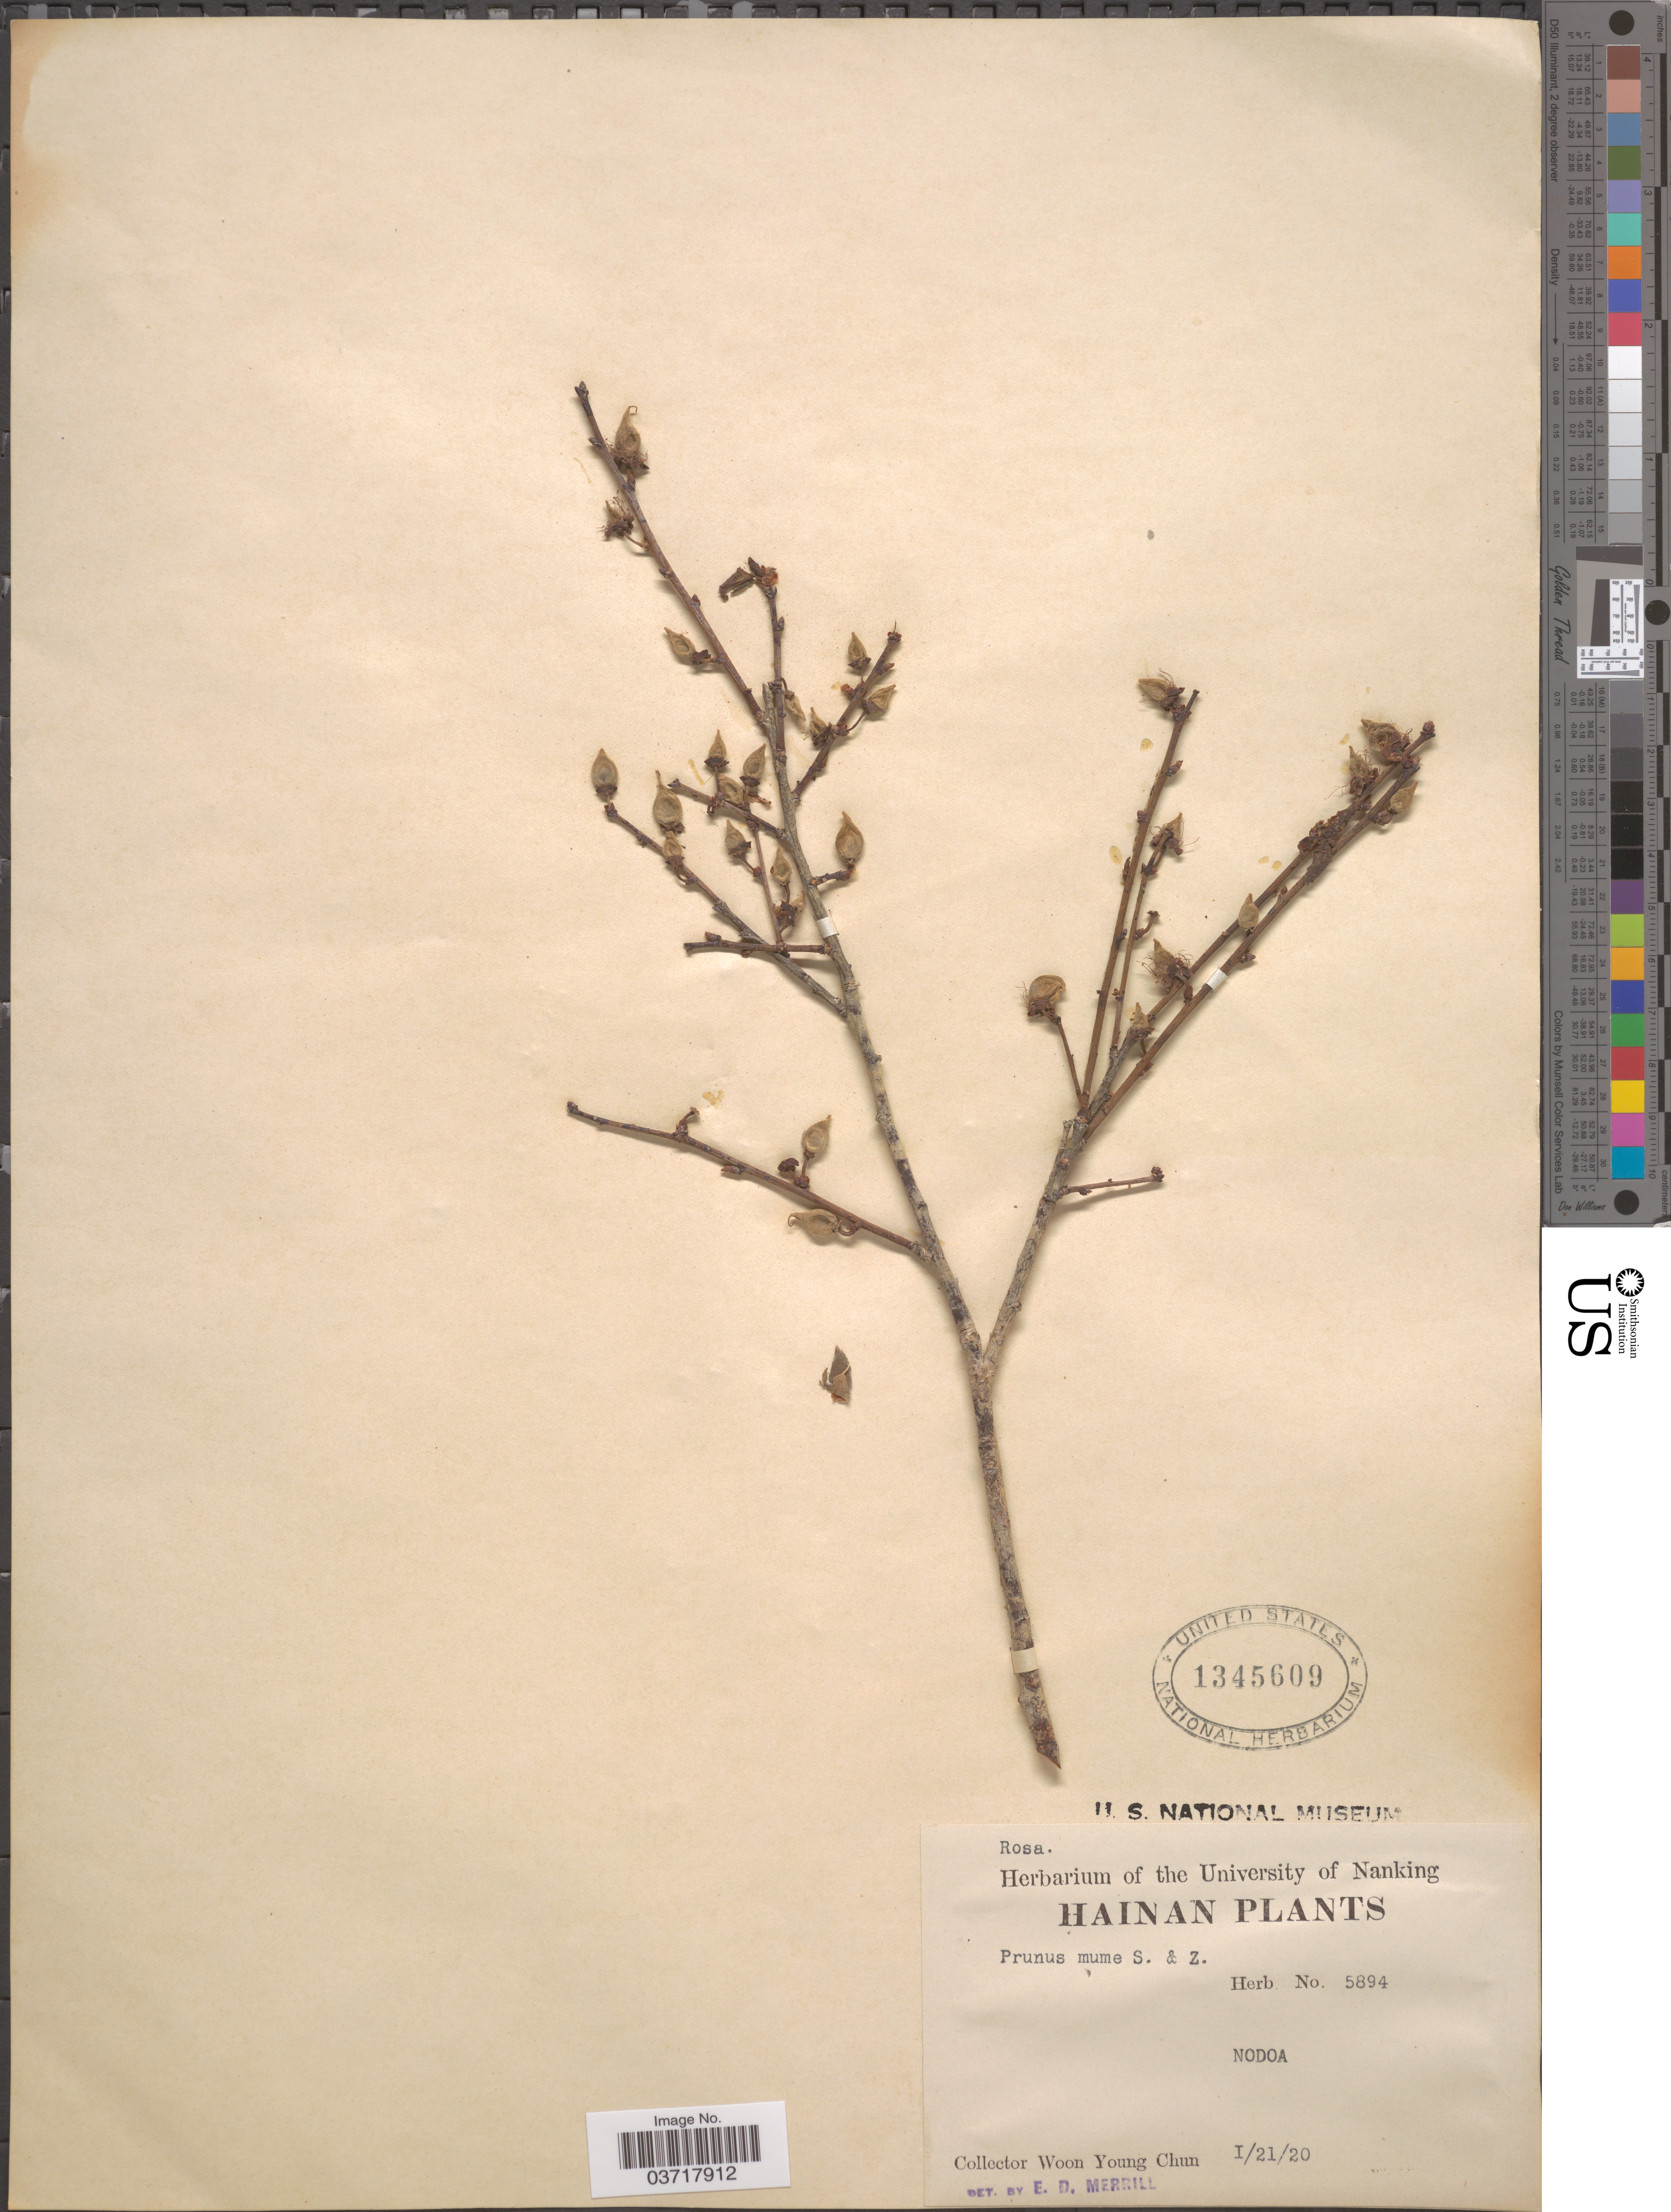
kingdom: Plantae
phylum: Tracheophyta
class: Magnoliopsida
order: Rosales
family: Rosaceae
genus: Prunus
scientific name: Prunus mume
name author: (Siebold) Siebold & Zucc.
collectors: W. Y. Chun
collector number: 5894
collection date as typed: Transcribed d/m/y: 21/1/20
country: China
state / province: Hainan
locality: Nodoa.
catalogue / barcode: US 1345609